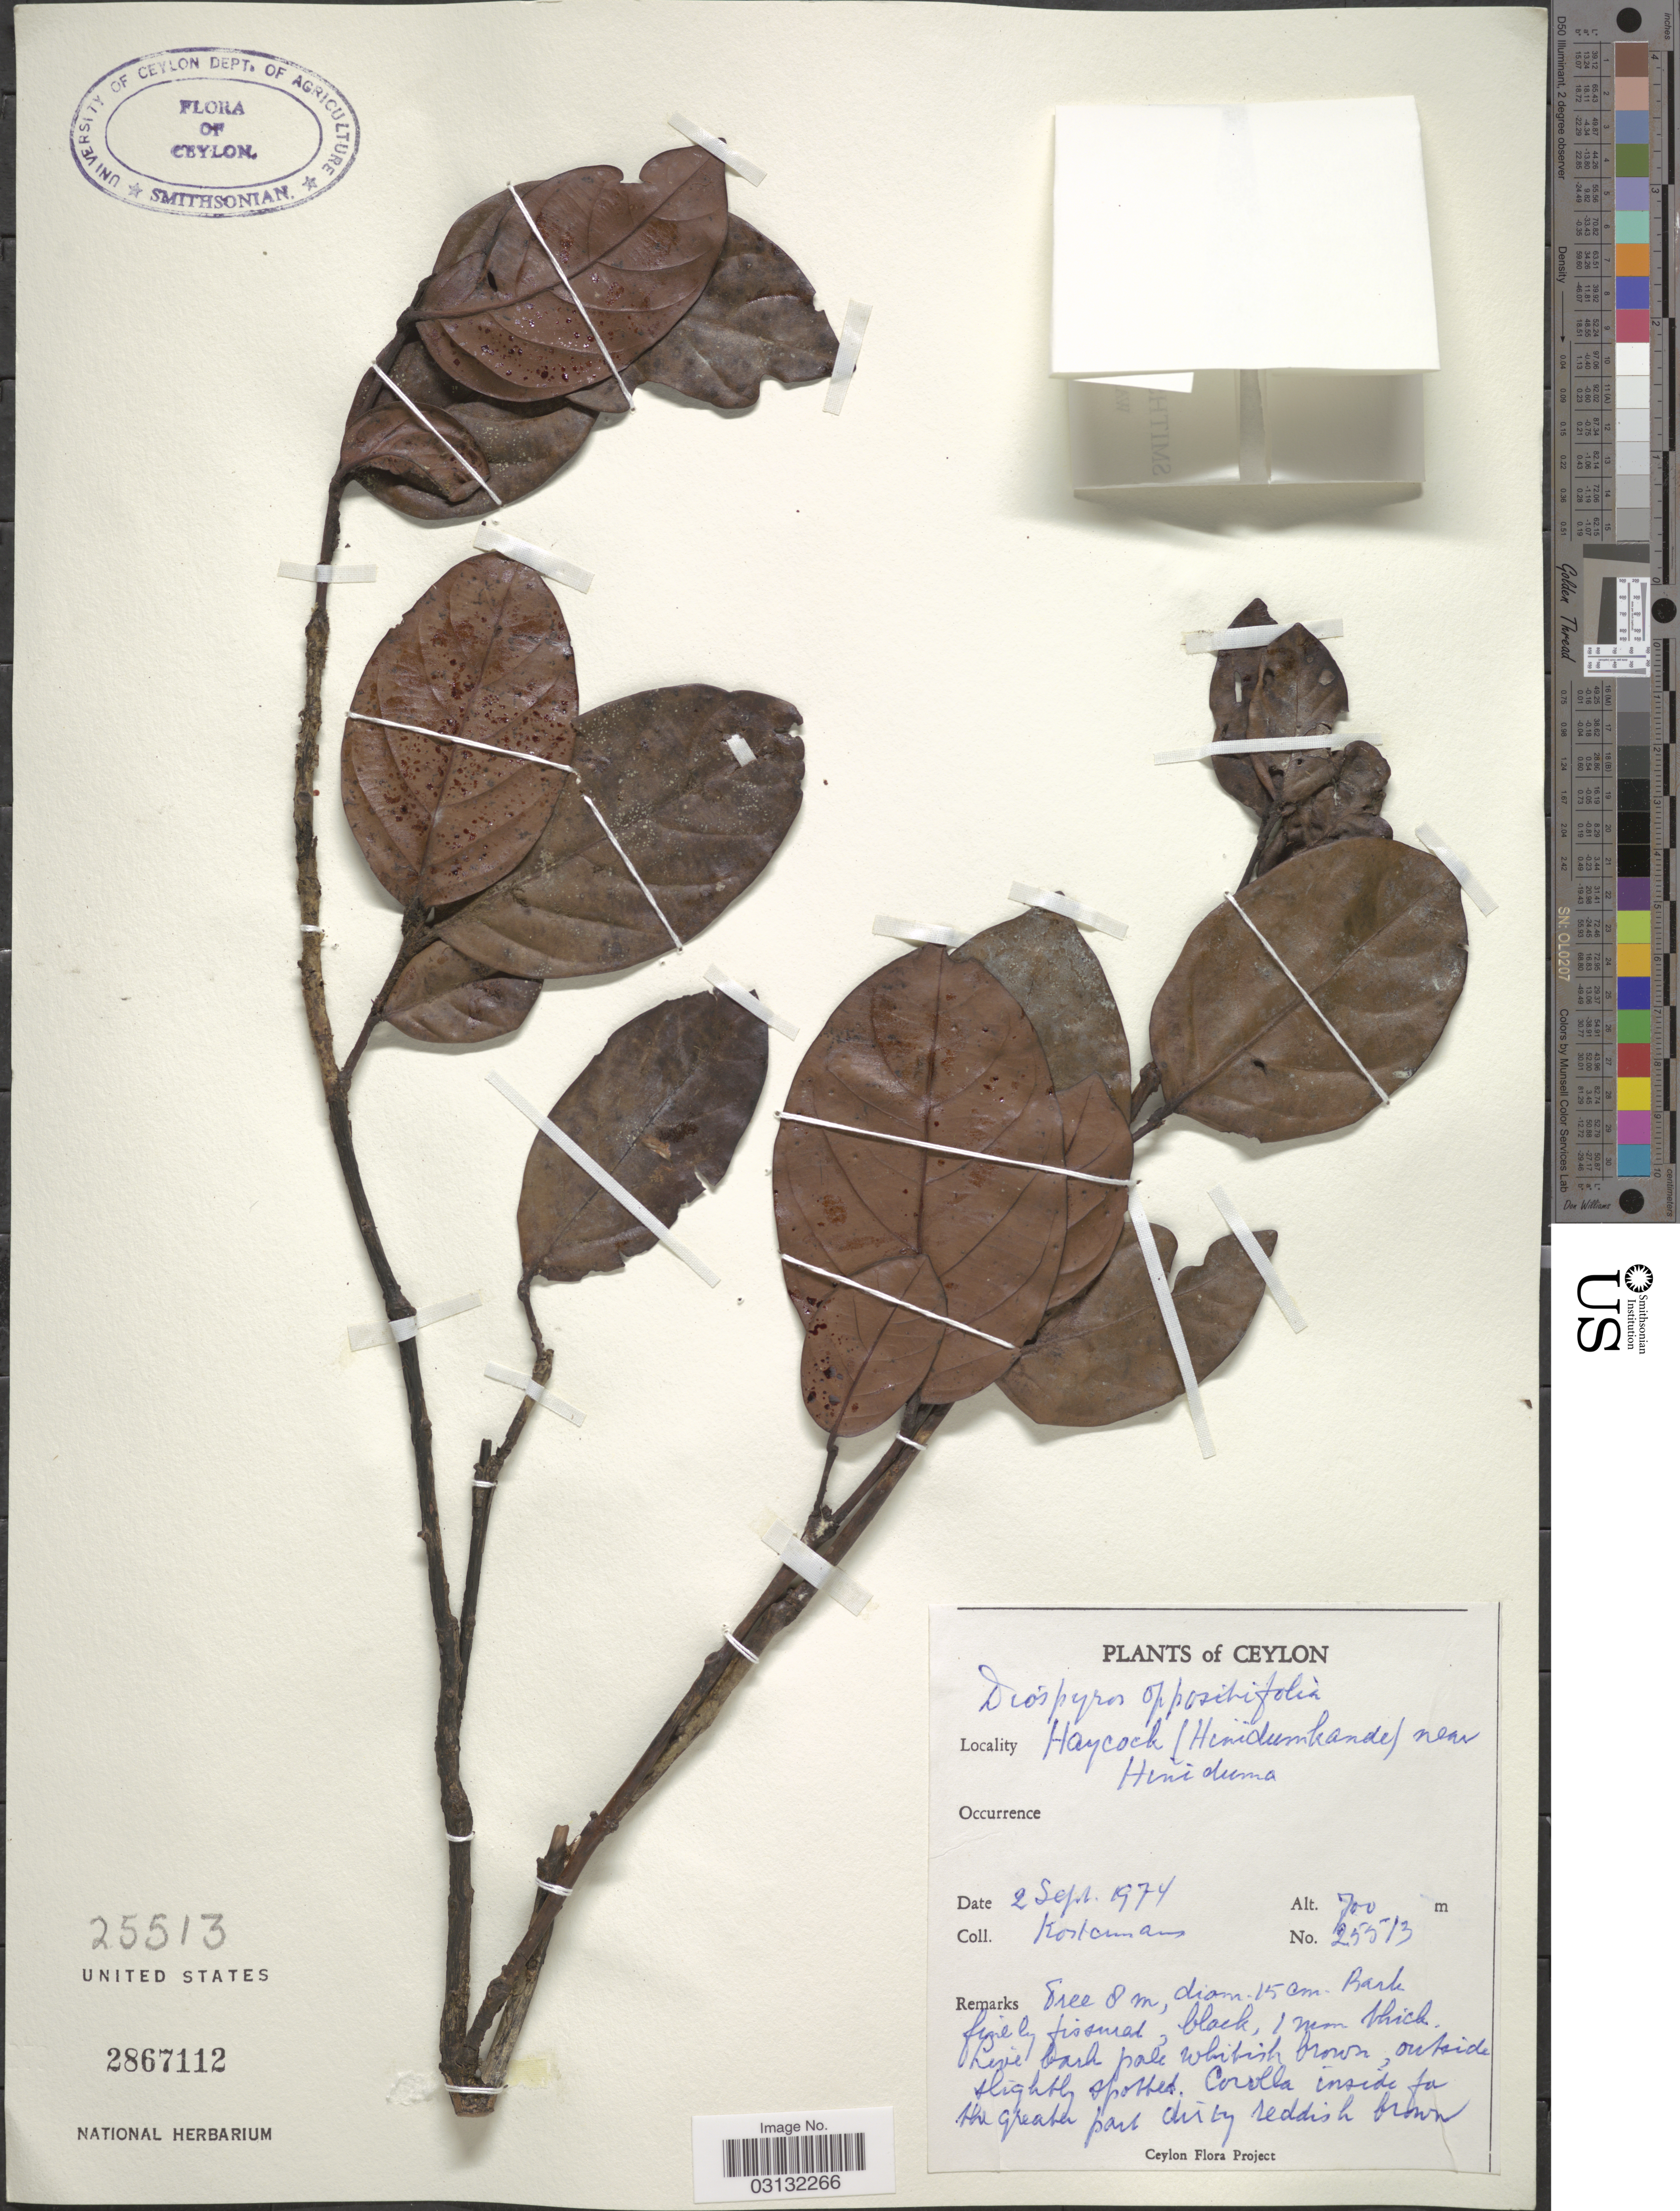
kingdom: Plantae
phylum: Tracheophyta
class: Magnoliopsida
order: Ericales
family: Ebenaceae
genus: Diospyros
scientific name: Diospyros oppositifolia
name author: Thwaites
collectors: Kostermans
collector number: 25513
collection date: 1974-09-02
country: Sri Lanka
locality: Ceylon. Haycock (Hinidumkande) near Hiniduma.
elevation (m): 700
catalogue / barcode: US 2867112